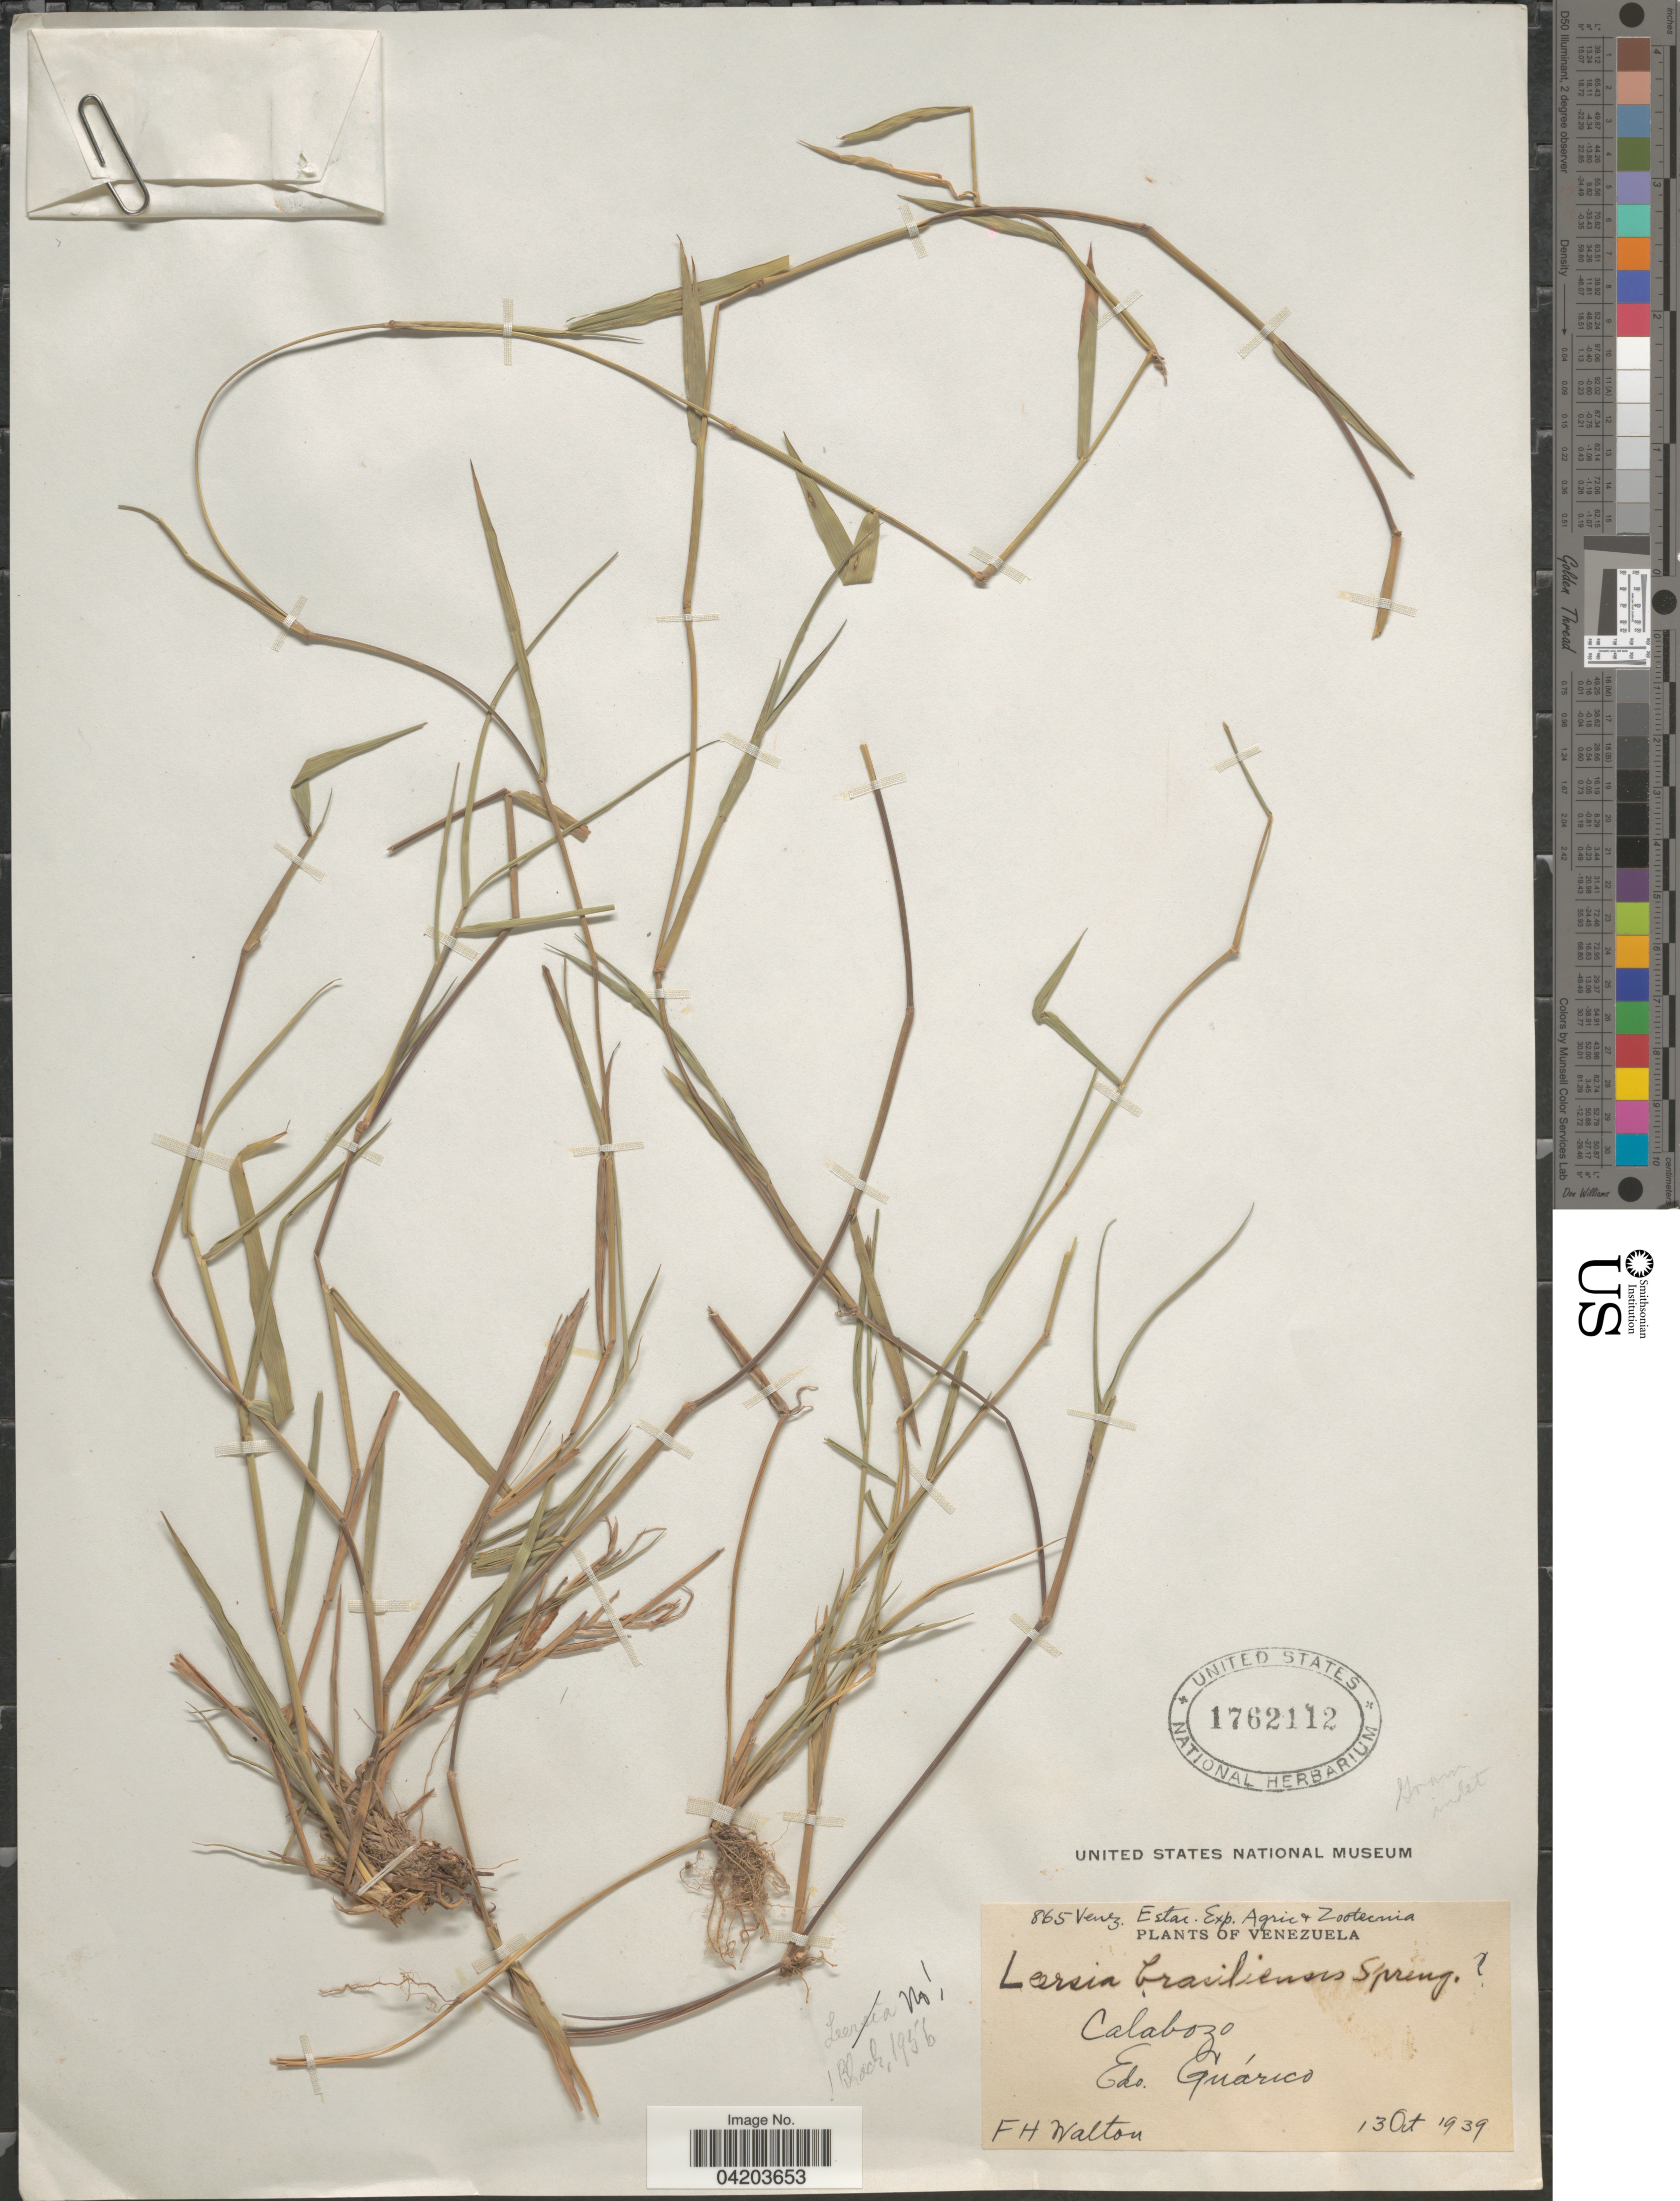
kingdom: Plantae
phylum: Tracheophyta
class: Liliopsida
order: Poales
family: Poaceae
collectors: F. Walton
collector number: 865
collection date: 1939-10-13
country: Venezuela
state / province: Guarico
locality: Venz. Estac. Exp. Agric & Zootecnia. Calabozo. Edo. Guárico.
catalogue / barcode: US 1762112